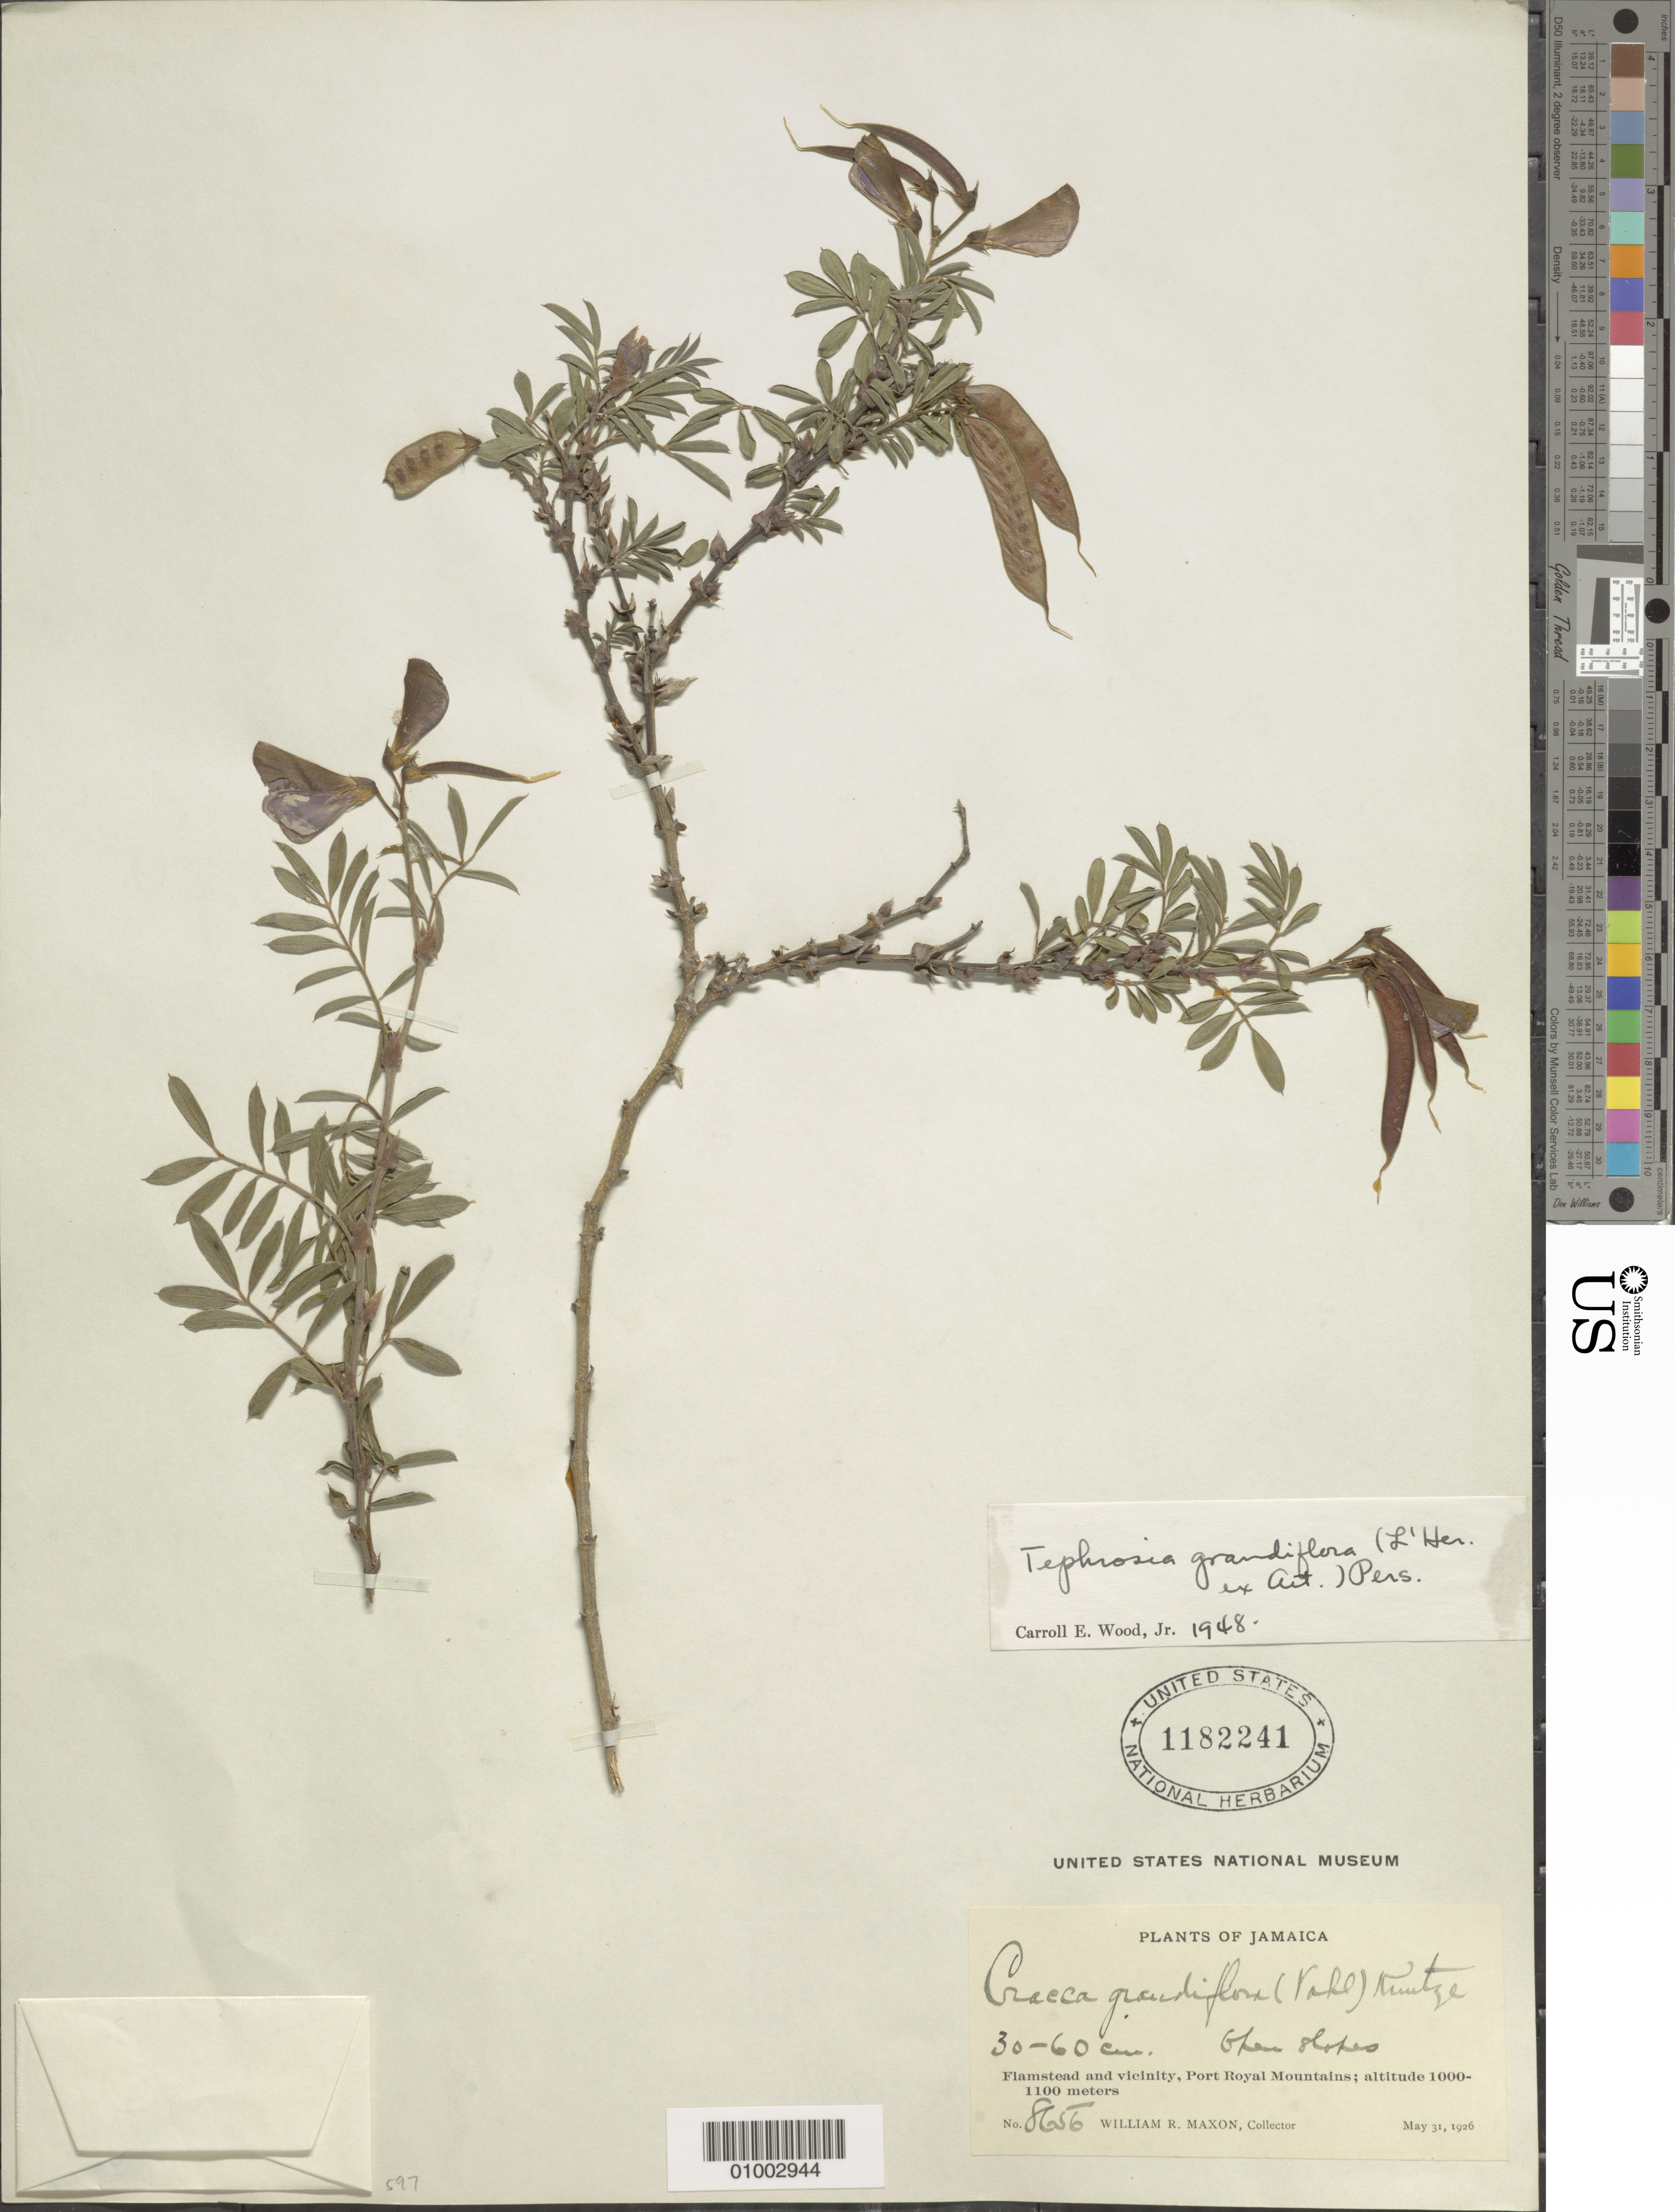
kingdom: Plantae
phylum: Tracheophyta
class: Magnoliopsida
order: Fabales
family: Fabaceae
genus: Tephrosia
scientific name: Tephrosia grandiflora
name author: (Vahl) Pers.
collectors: W. R. Maxon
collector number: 8656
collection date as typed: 31 May 1926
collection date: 1926-05-31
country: Jamaica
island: Jamaica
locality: Flamstead and vicinity, Port Royal Mountains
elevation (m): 1000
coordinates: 0 N, 0 E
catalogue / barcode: US 1182241